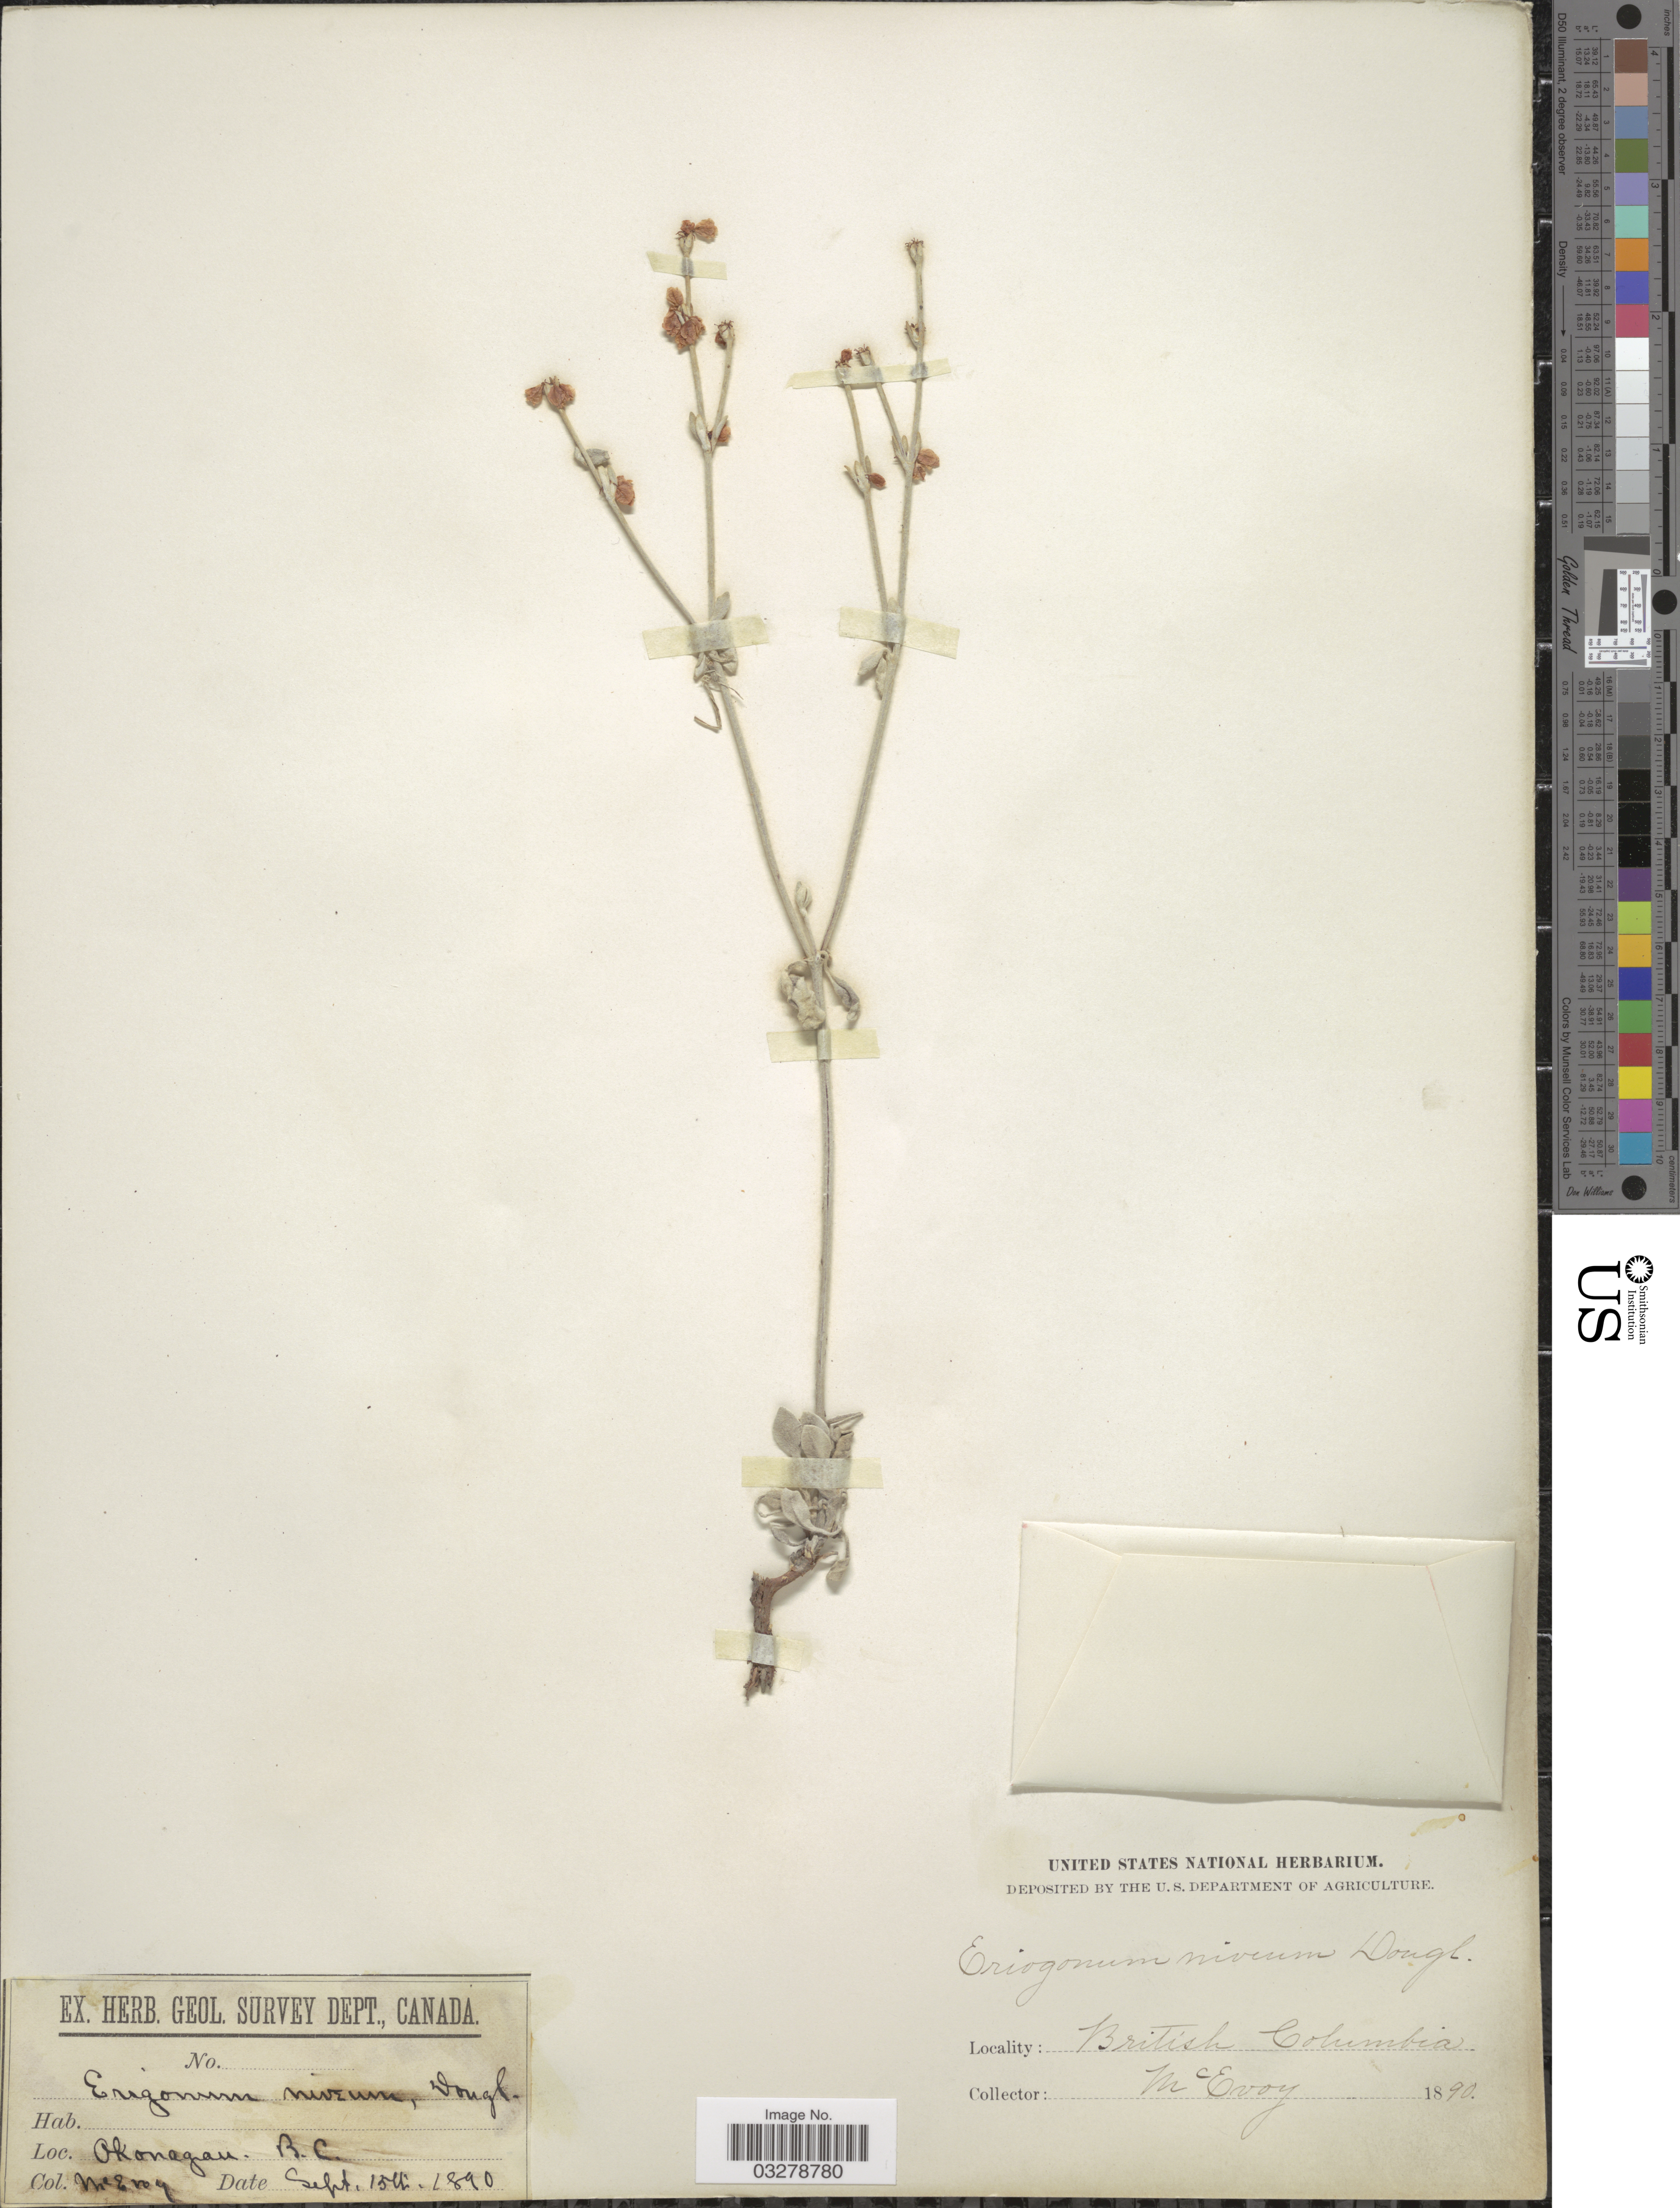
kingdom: Plantae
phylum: Tracheophyta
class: Magnoliopsida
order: Caryophyllales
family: Polygonaceae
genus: Eriogonum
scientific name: Eriogonum niverum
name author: Douglas ex Benth.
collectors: McEvoy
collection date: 1890-09-15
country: Canada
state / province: British Columbia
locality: Okonagan.